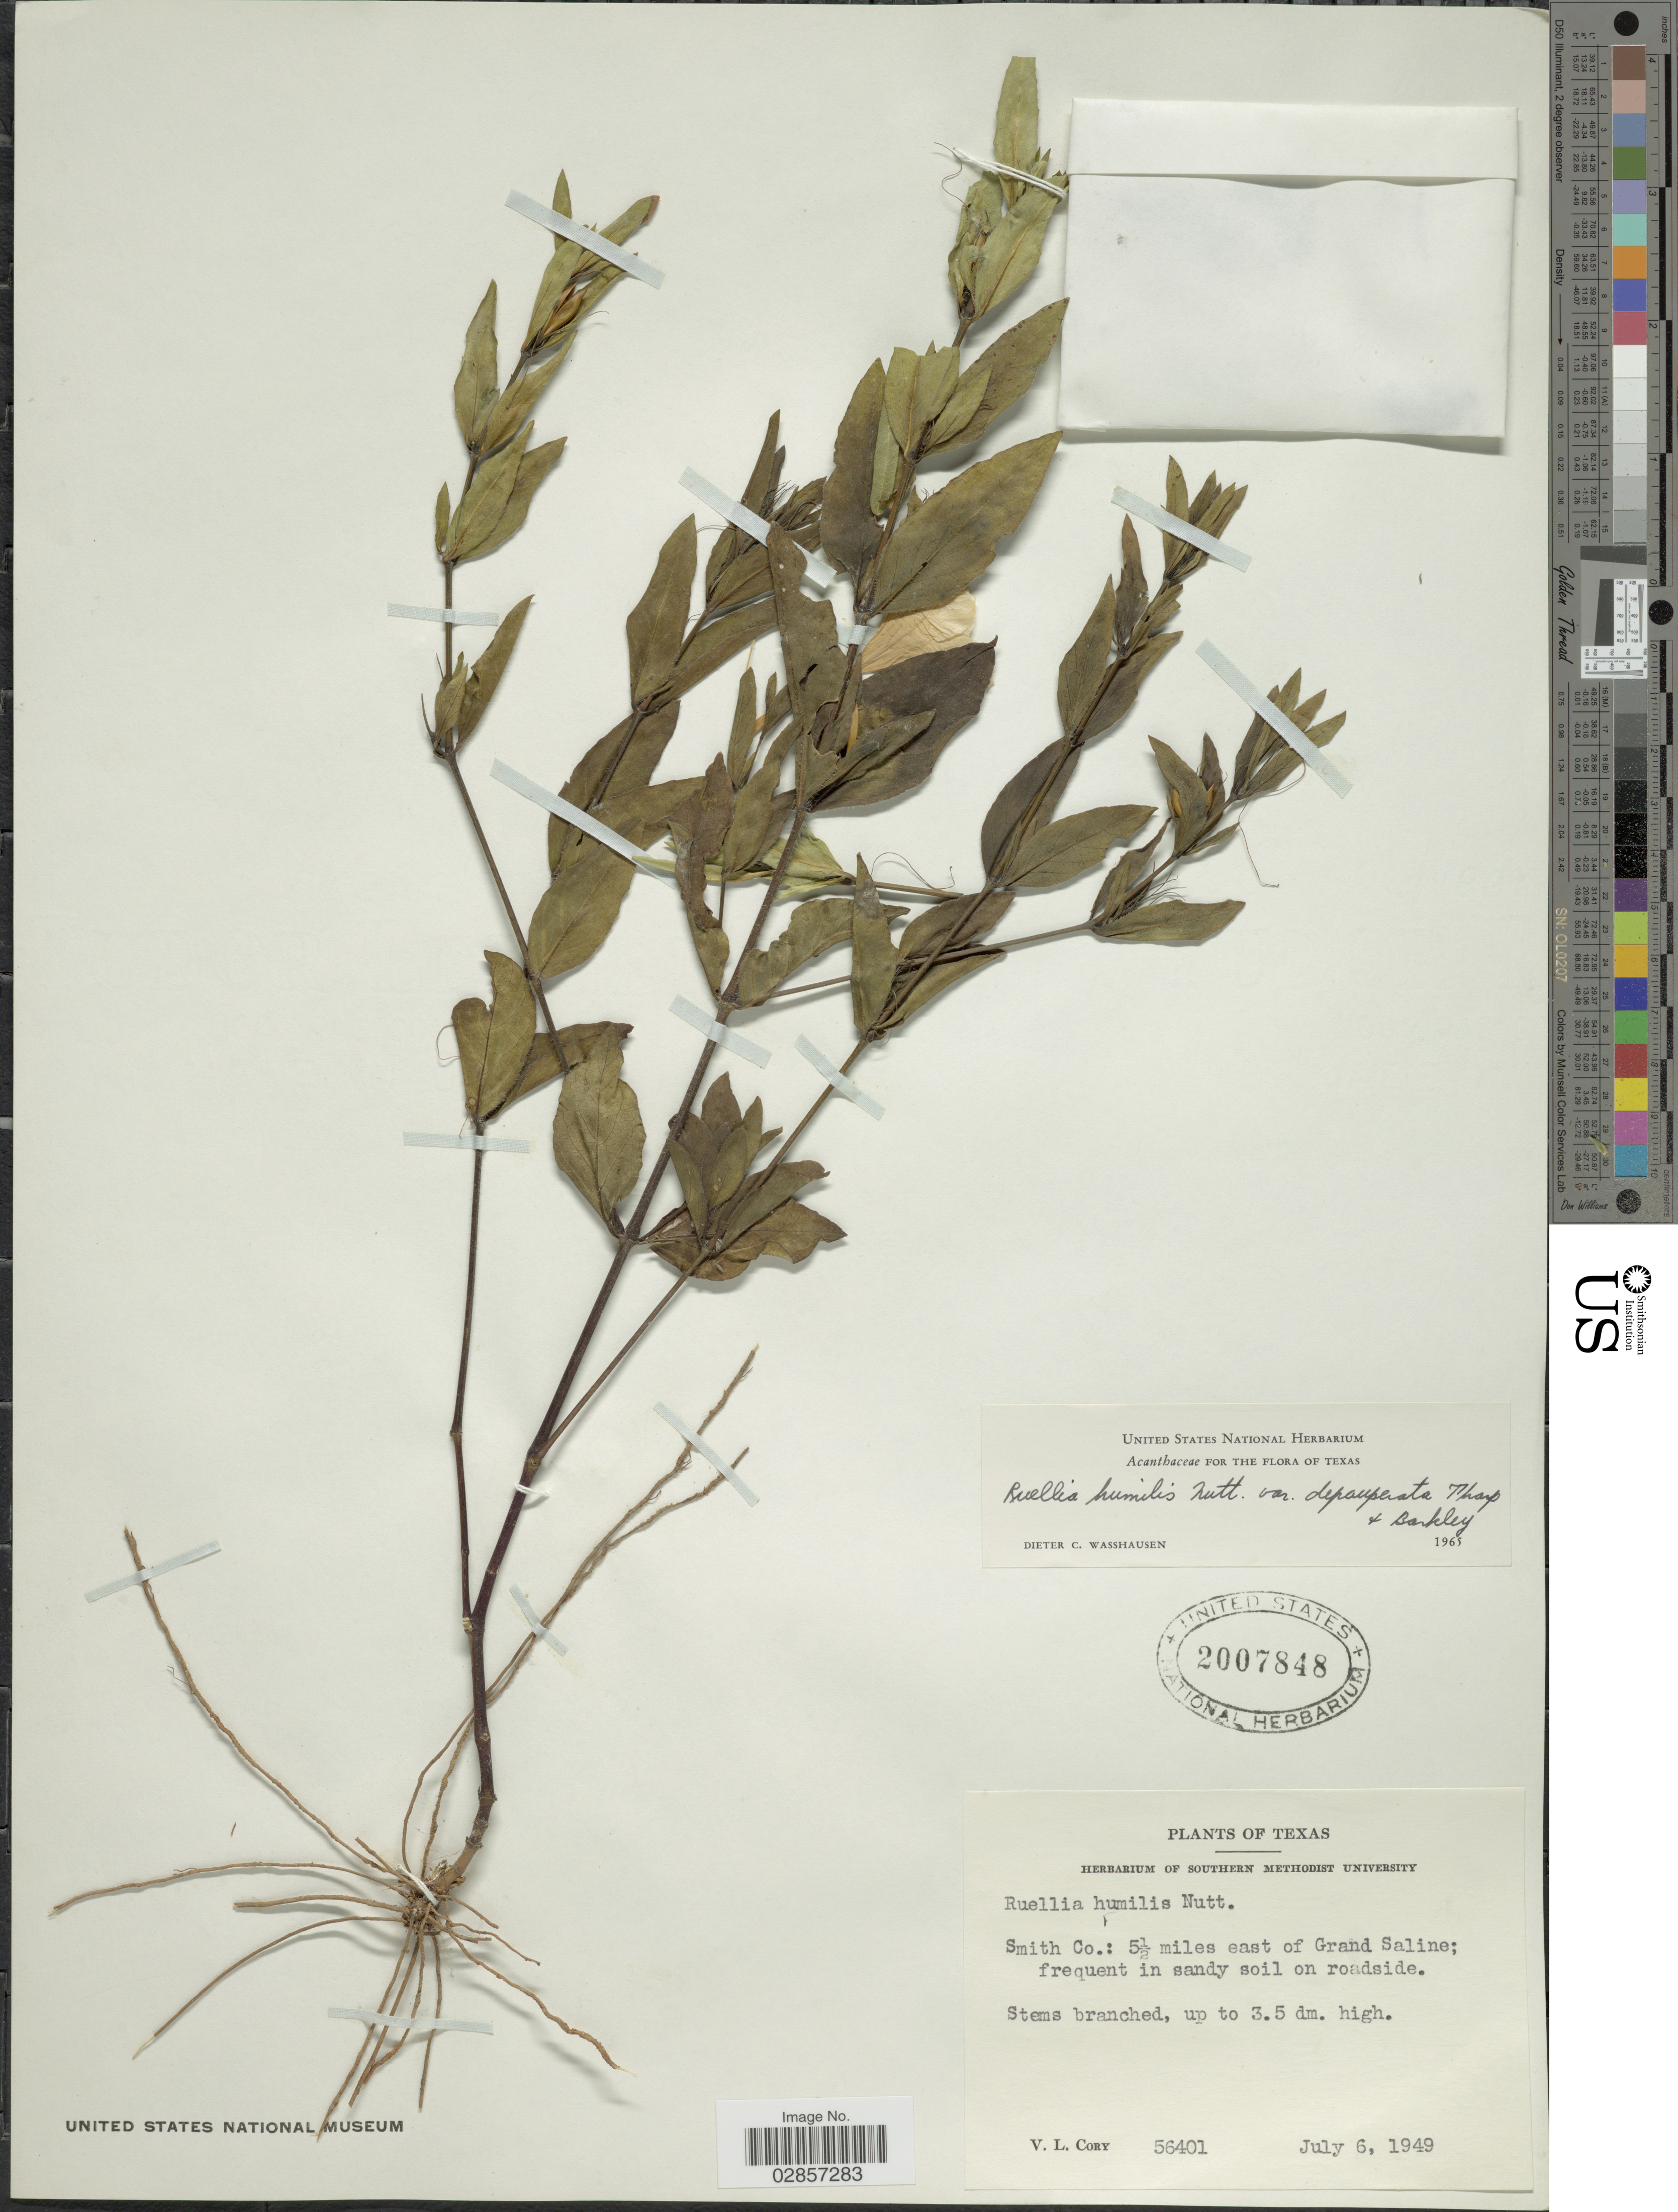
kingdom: Plantae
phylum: Tracheophyta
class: Magnoliopsida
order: Lamiales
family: Acanthaceae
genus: Ruellia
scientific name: Ruellia humilis var. depauperata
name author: Tharp & F.A. Barkley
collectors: V. Cory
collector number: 56401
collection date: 1949-07-06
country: United States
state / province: Texas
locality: Smith Co.: 5½ miles east of Grand Saline.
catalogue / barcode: US 2007848